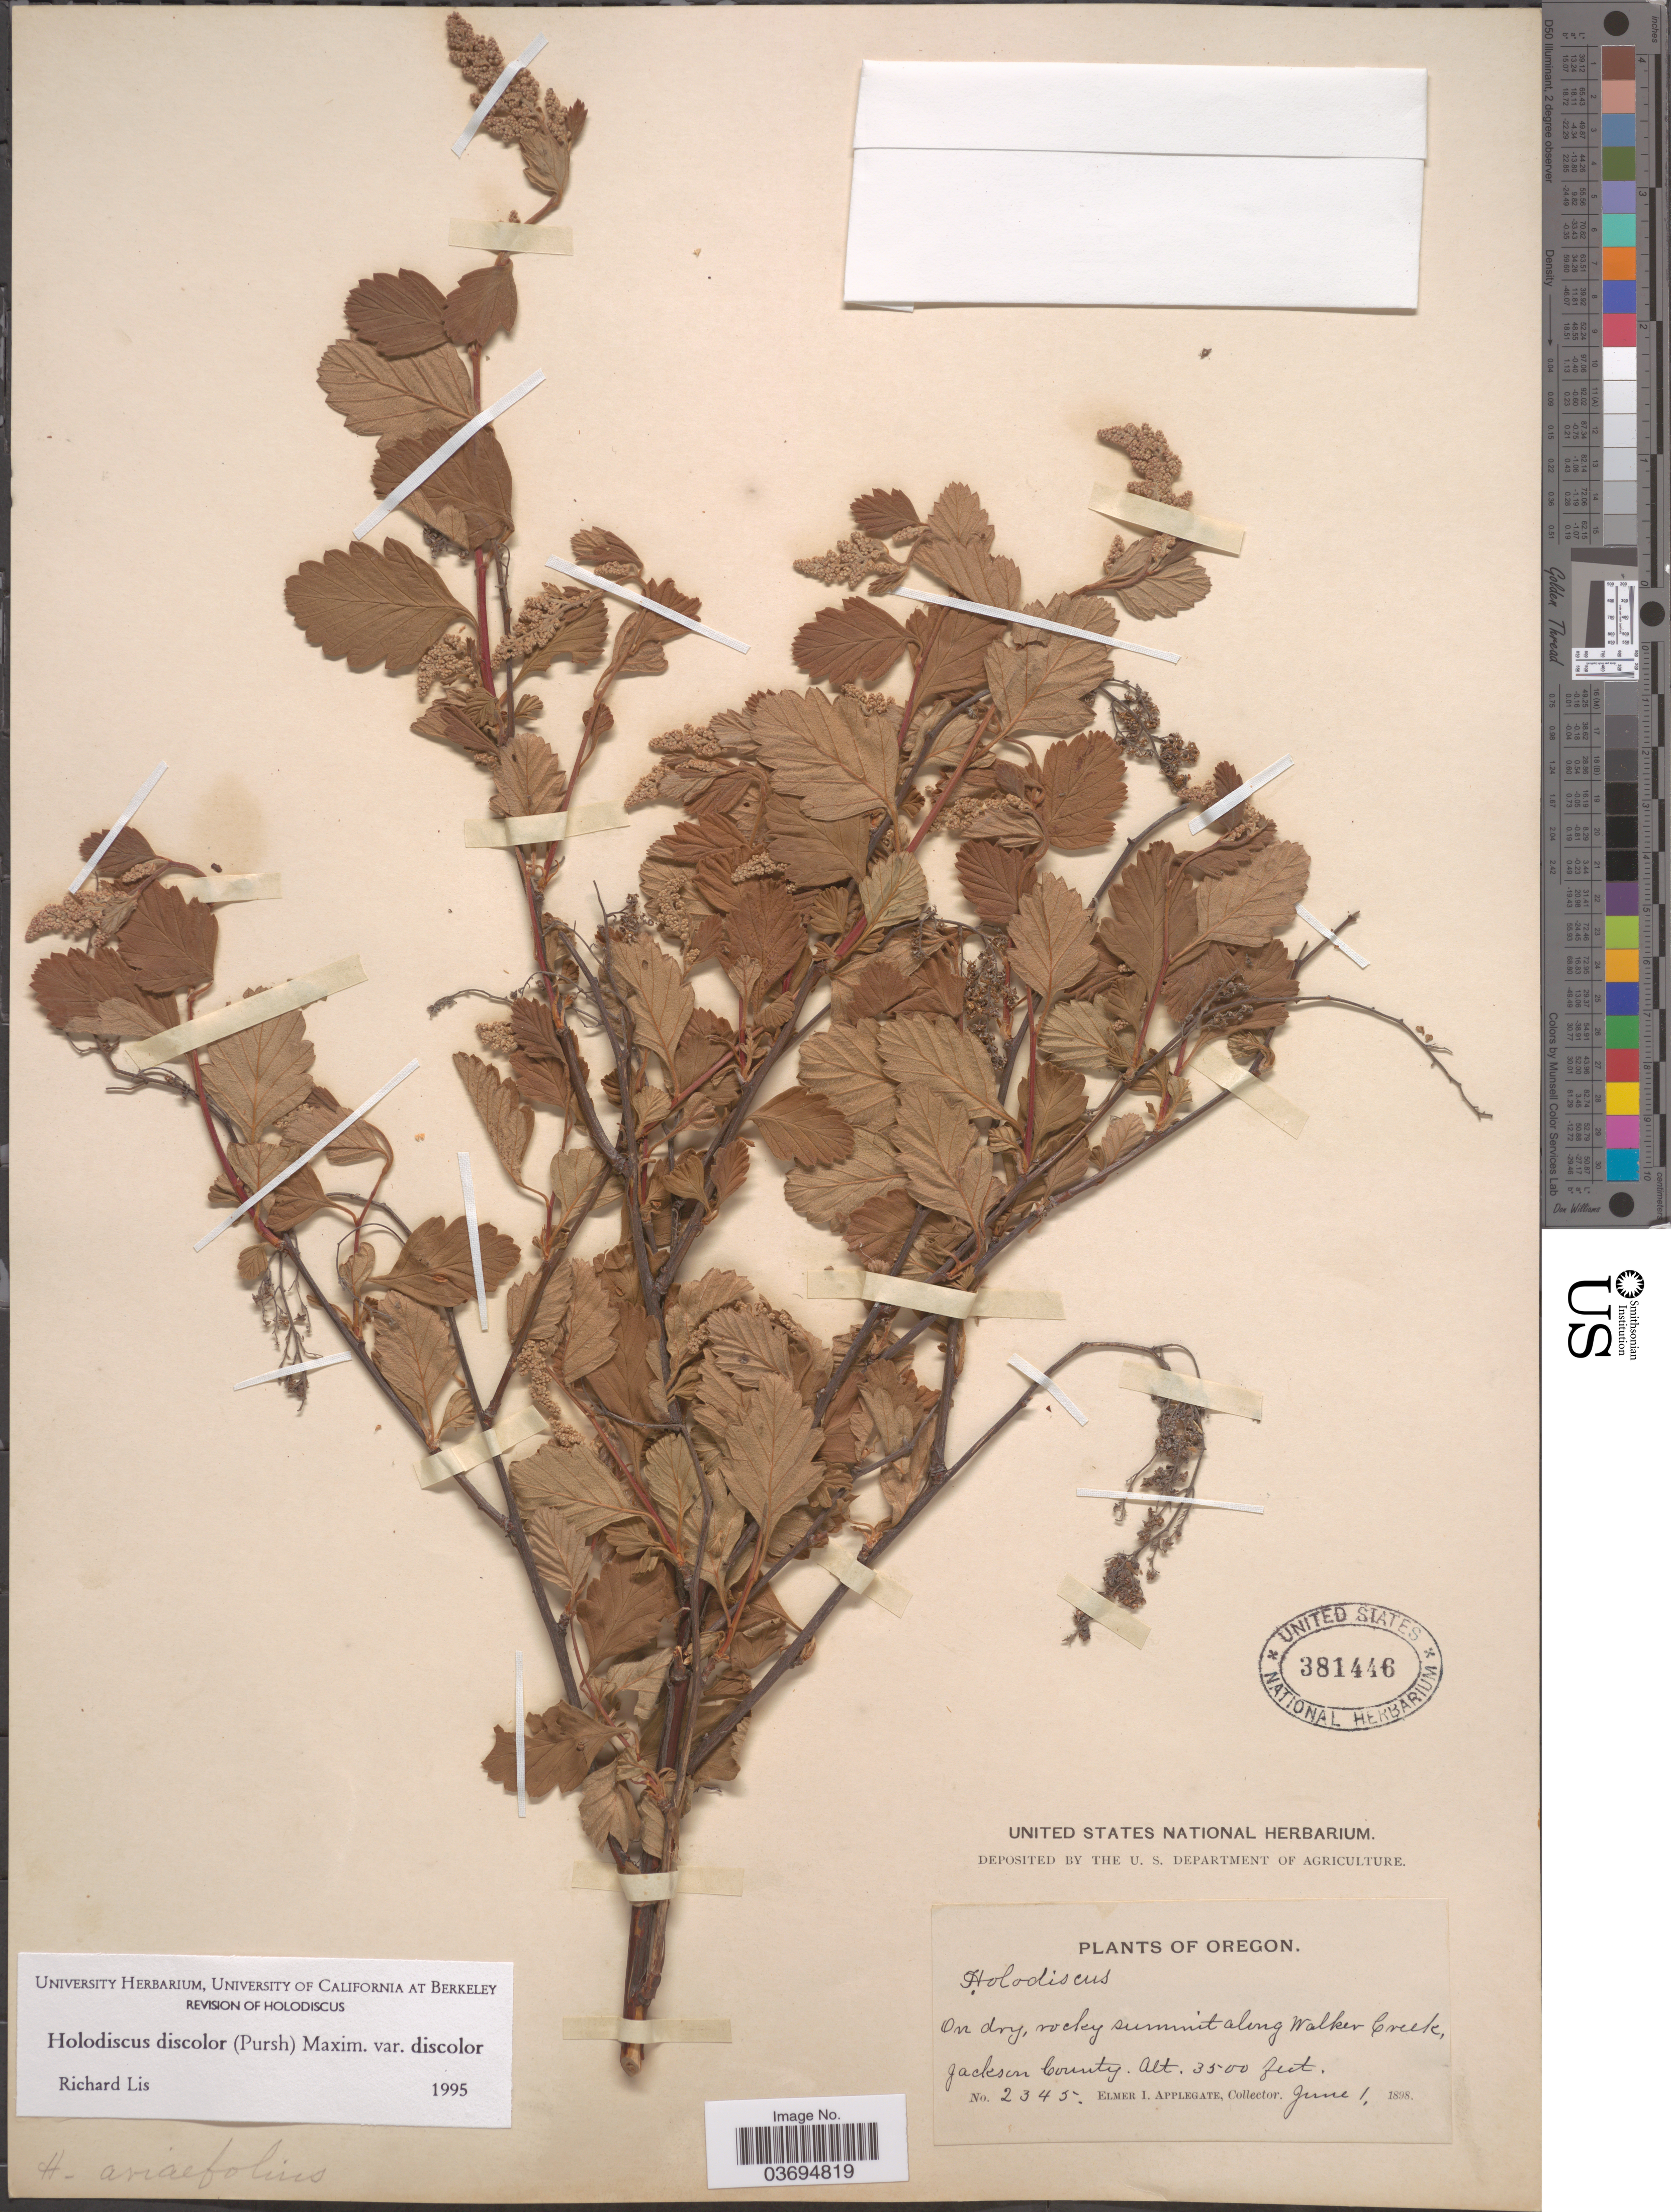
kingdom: Plantae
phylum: Tracheophyta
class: Magnoliopsida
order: Rosales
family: Rosaceae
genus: Holodiscus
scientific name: Holodiscus discolor var. discolor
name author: (Pursh) Maxim.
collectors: E. I. Applegate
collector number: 2345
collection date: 1898-06-01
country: United States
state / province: Oregon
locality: On dry, rocky summit along Walker Creek, Jackson County.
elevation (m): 1067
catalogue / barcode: US 381446